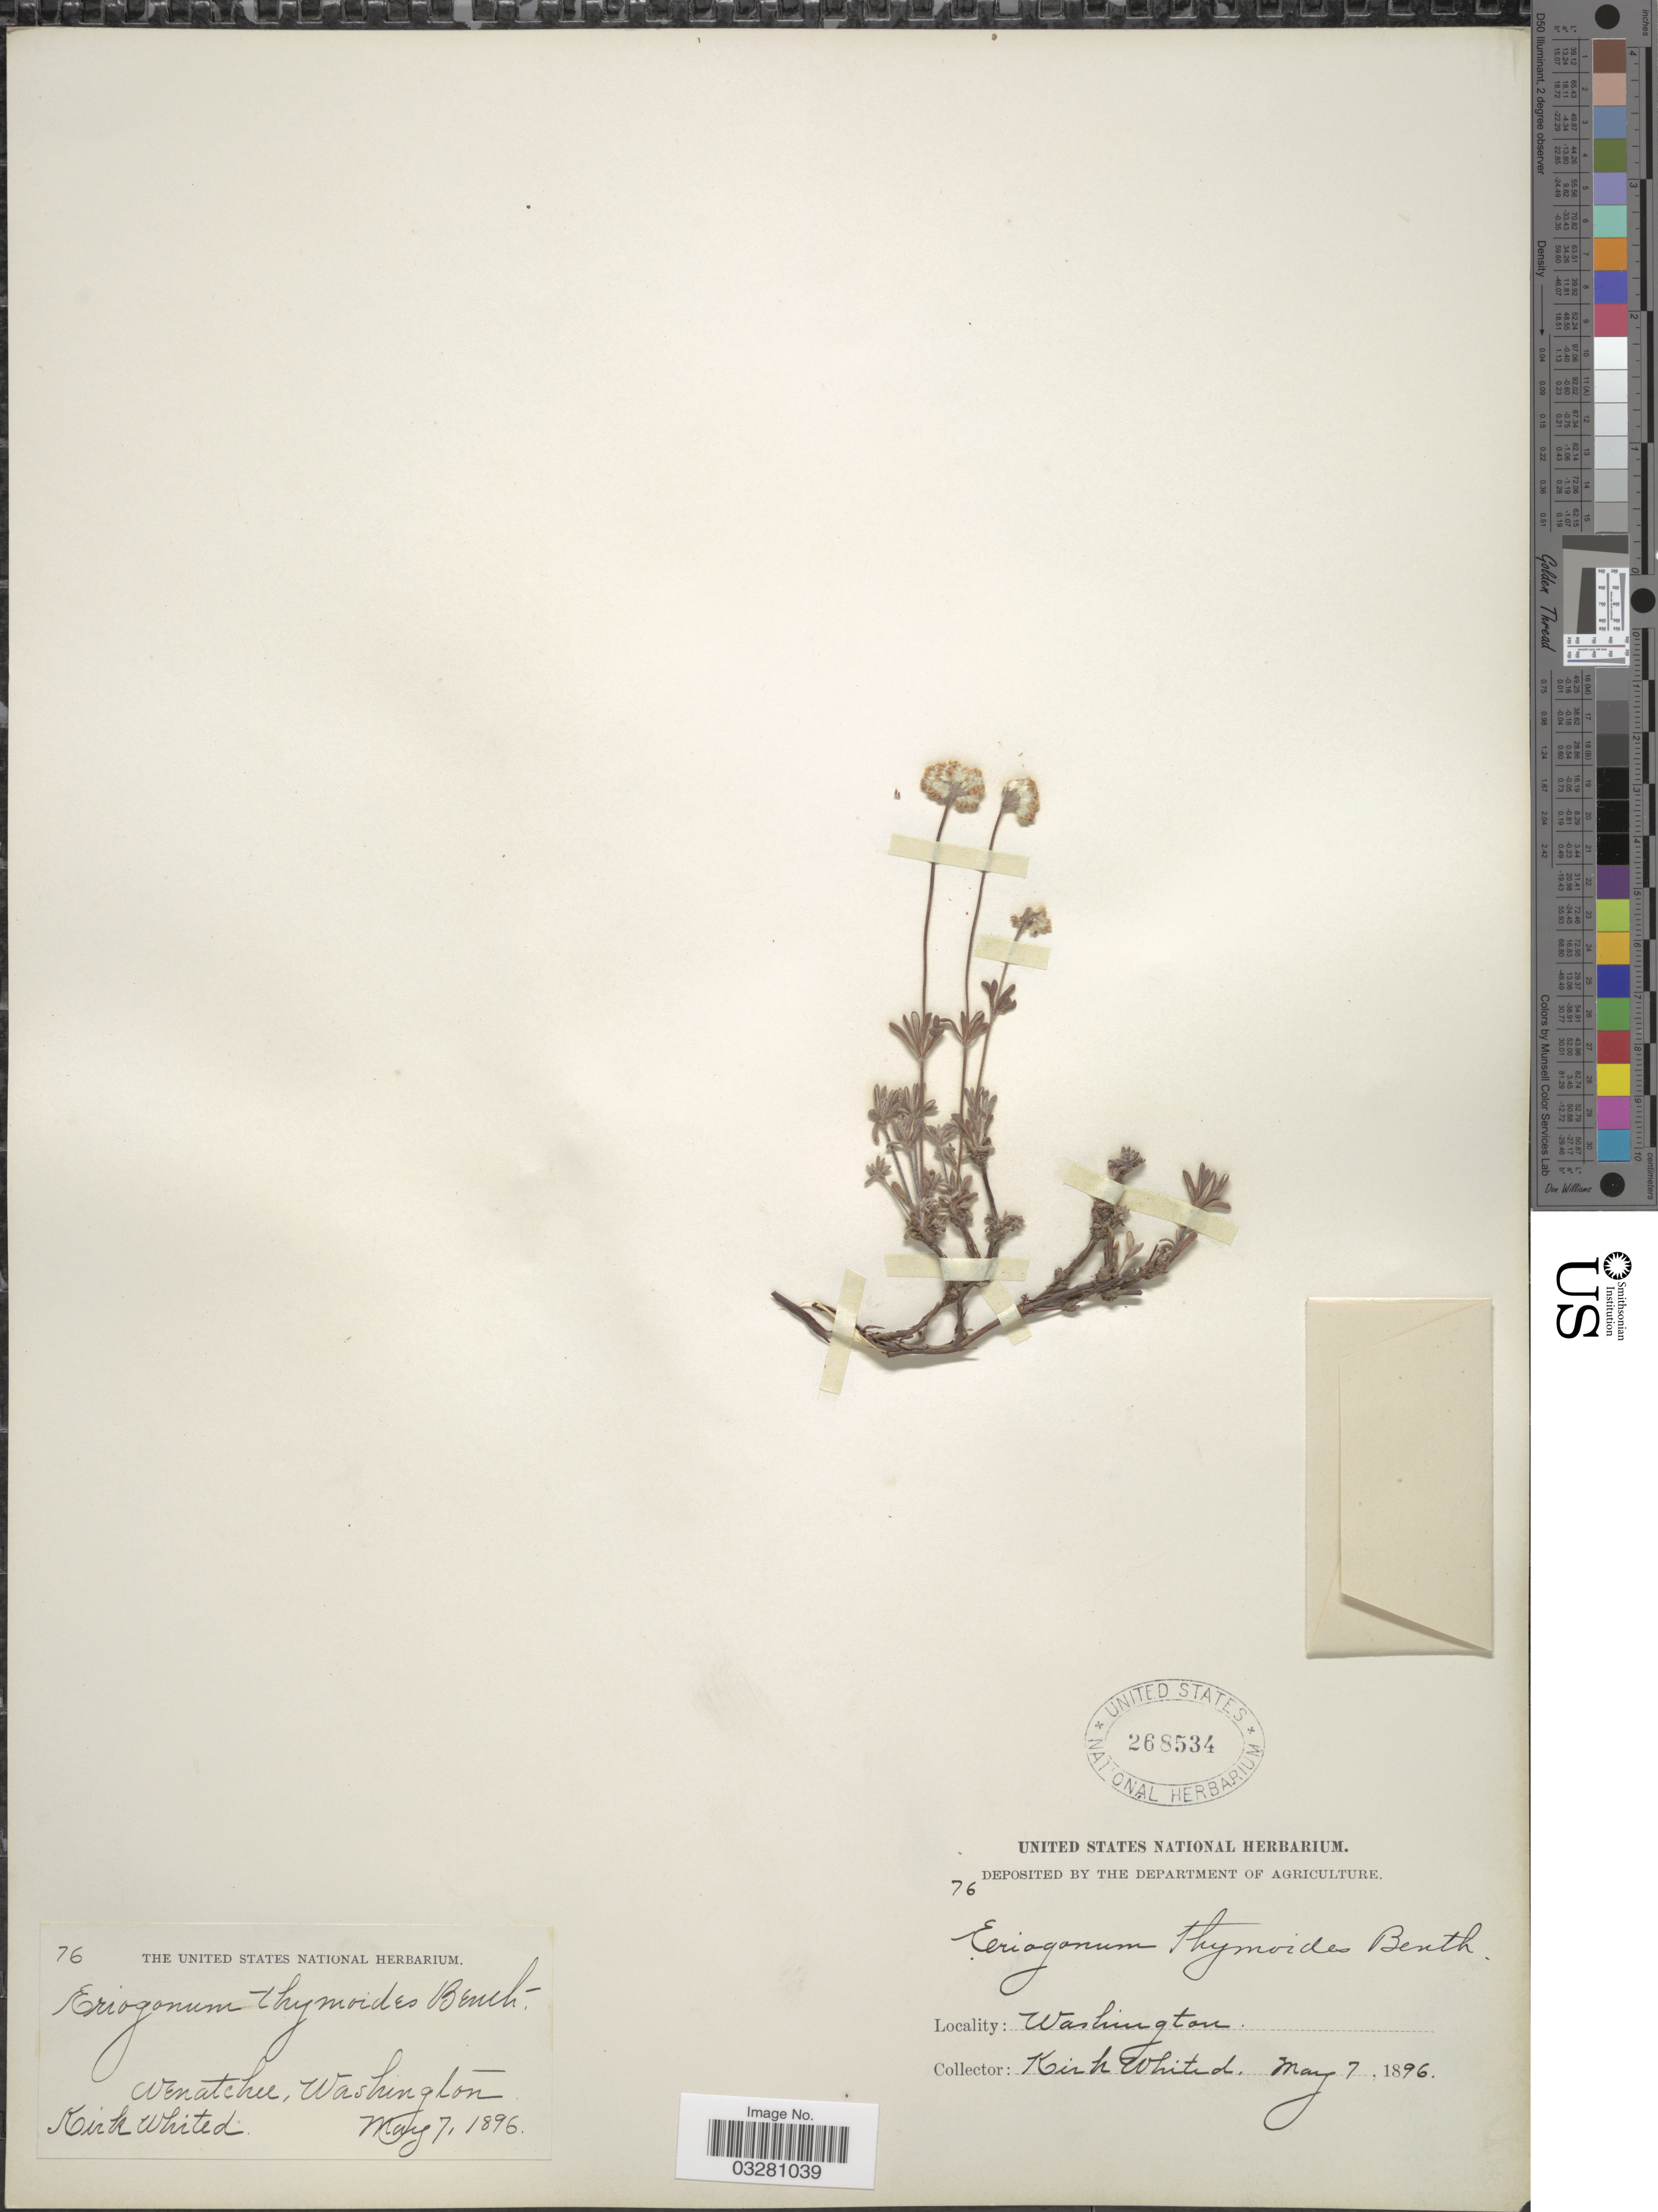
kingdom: Plantae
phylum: Tracheophyta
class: Magnoliopsida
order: Caryophyllales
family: Polygonaceae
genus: Eriogonum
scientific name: Eriogonum thymoides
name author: Benth. in DC.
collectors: K. Whited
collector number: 76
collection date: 1896-05-07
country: United States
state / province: Washington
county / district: Chelan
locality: Wenatchee.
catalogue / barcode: US 268534